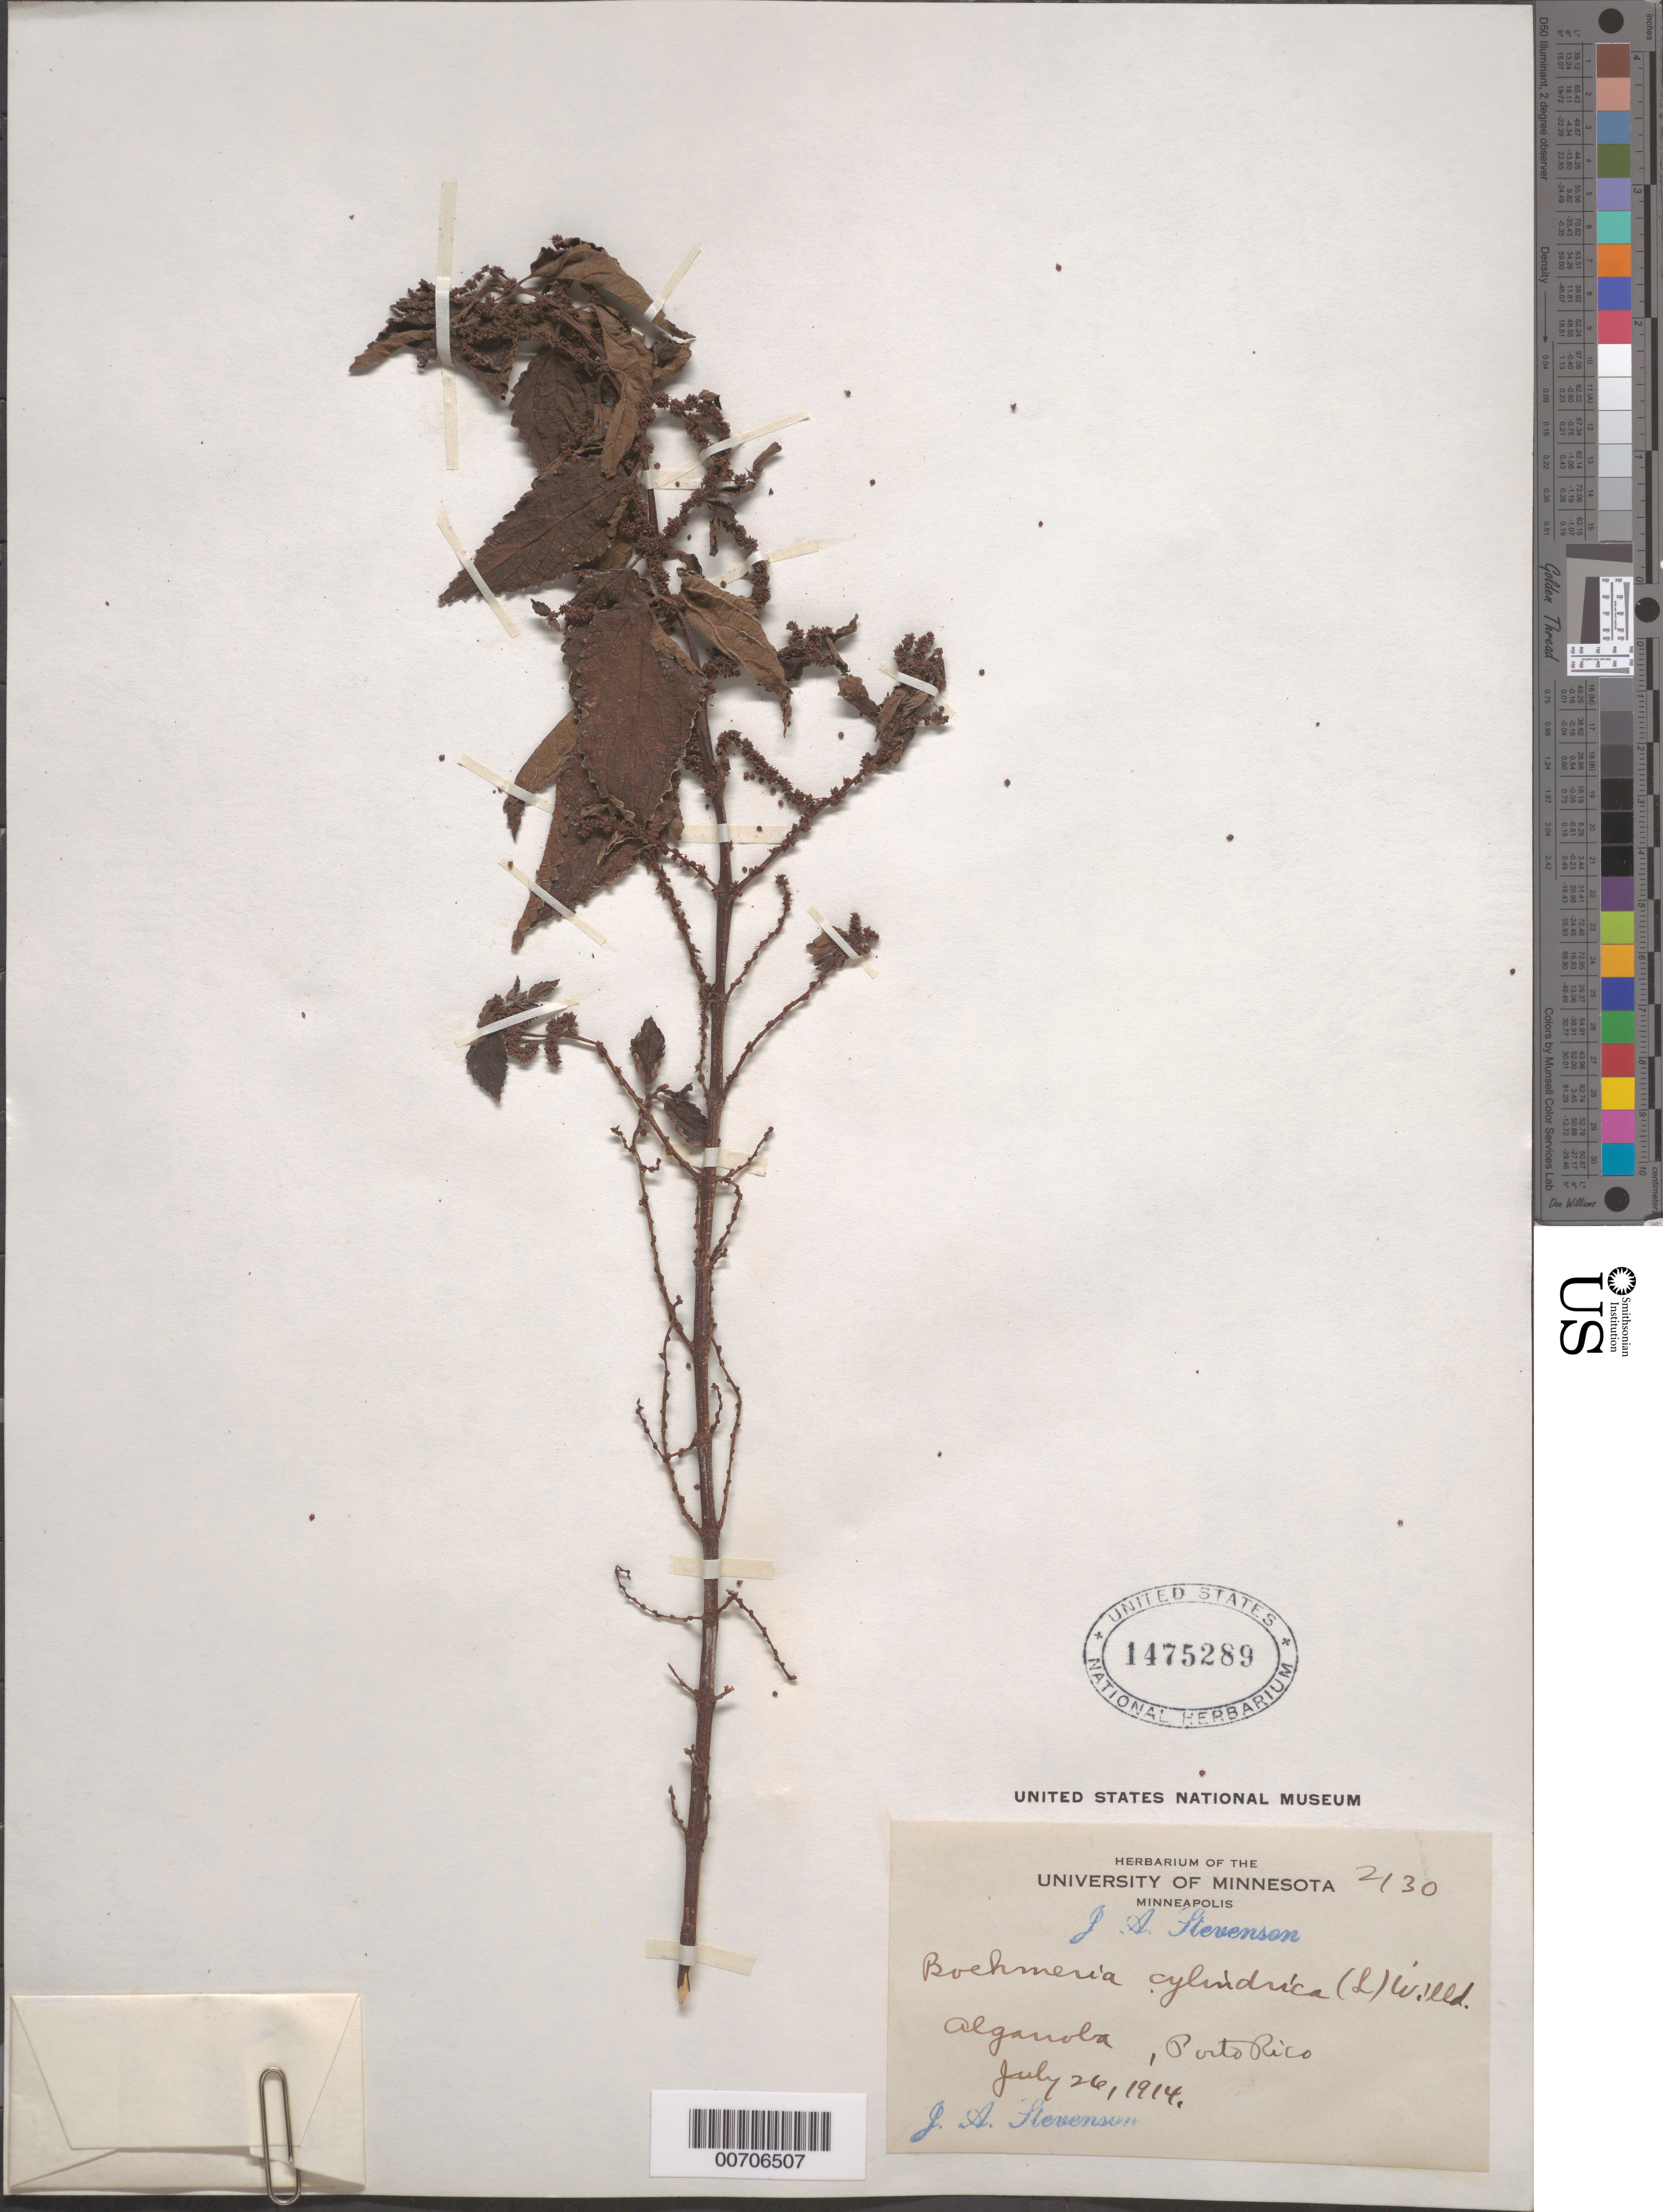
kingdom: Plantae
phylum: Tracheophyta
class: Magnoliopsida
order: Rosales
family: Urticaceae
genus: Boehmeria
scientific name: Boehmeria cylindrica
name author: (L.) Sw.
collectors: J. Stevenson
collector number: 2130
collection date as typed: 26 Jul 1914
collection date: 1914-07-26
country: Puerto Rico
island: Greater Antilles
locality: Alganoba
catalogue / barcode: US 1475289